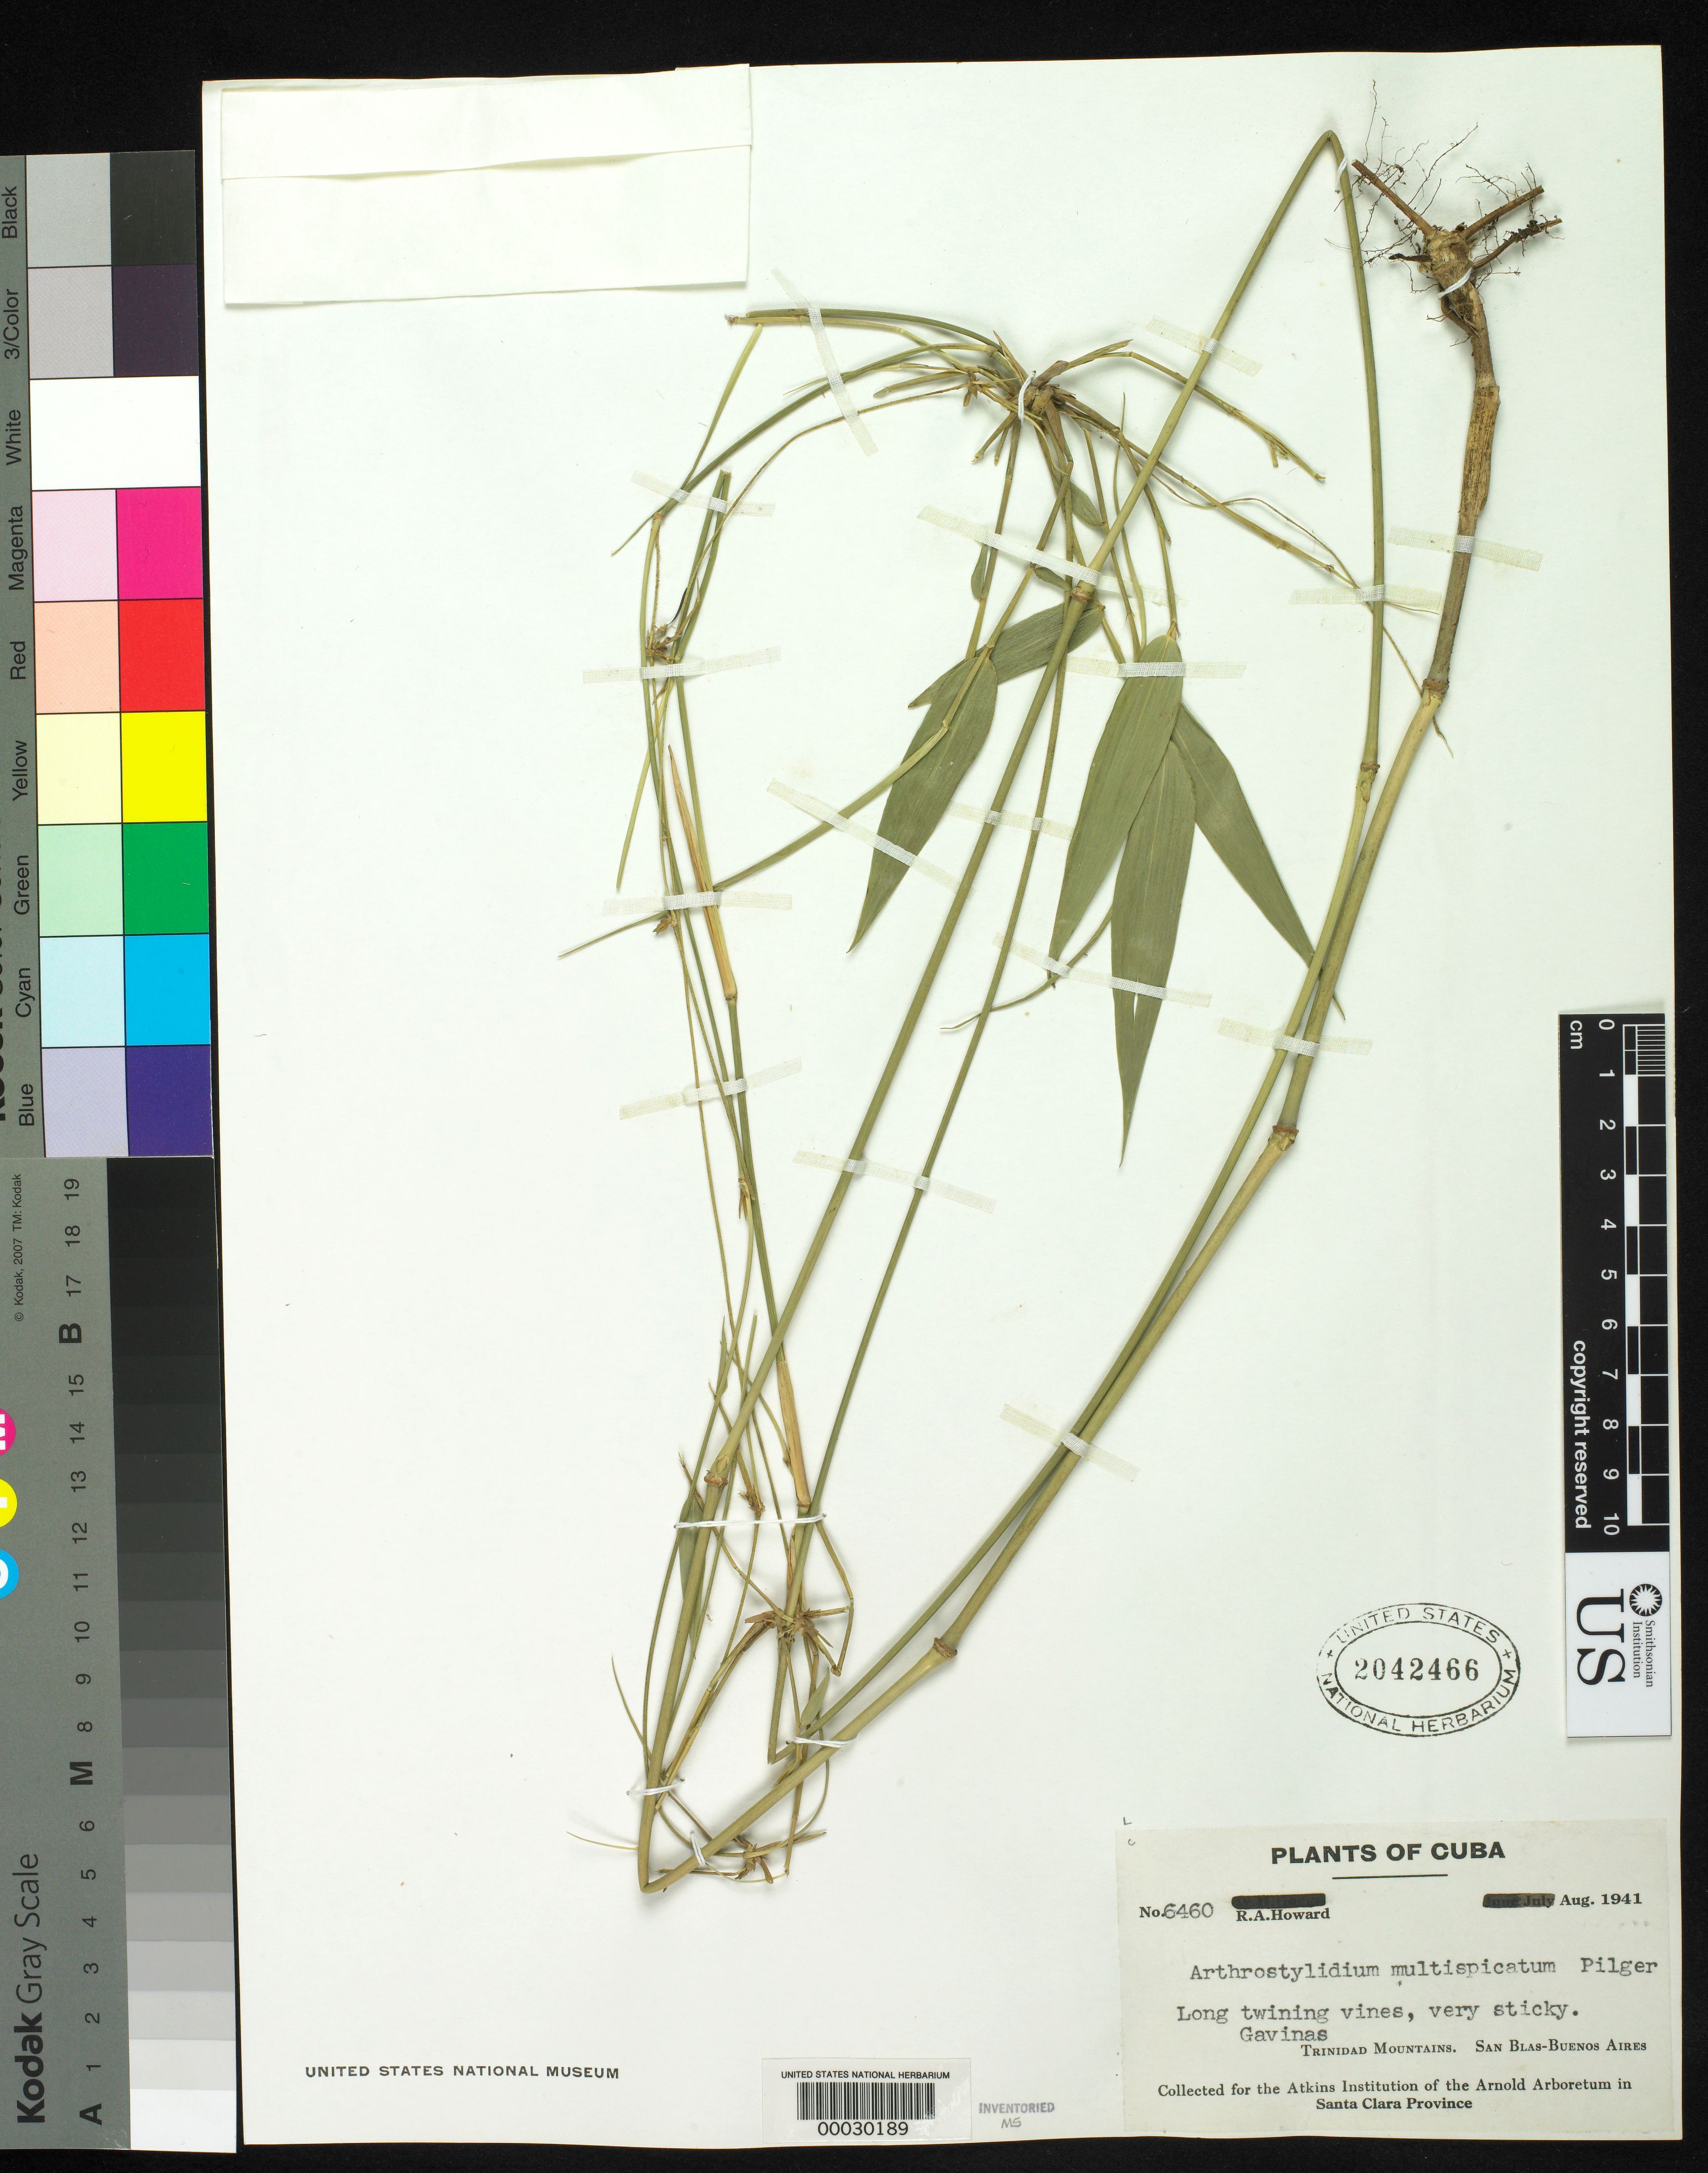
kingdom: Plantae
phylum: Tracheophyta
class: Liliopsida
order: Poales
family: Poaceae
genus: Arthrostylidium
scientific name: Arthrostylidium multispicatum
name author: Pilg. in Urb.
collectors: R. A. Howard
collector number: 6460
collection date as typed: Aug 1941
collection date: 1941-08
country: Cuba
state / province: Las Villas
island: Greater Antilles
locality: Trinidad mountains, san blas, buenos aires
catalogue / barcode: US 2042466